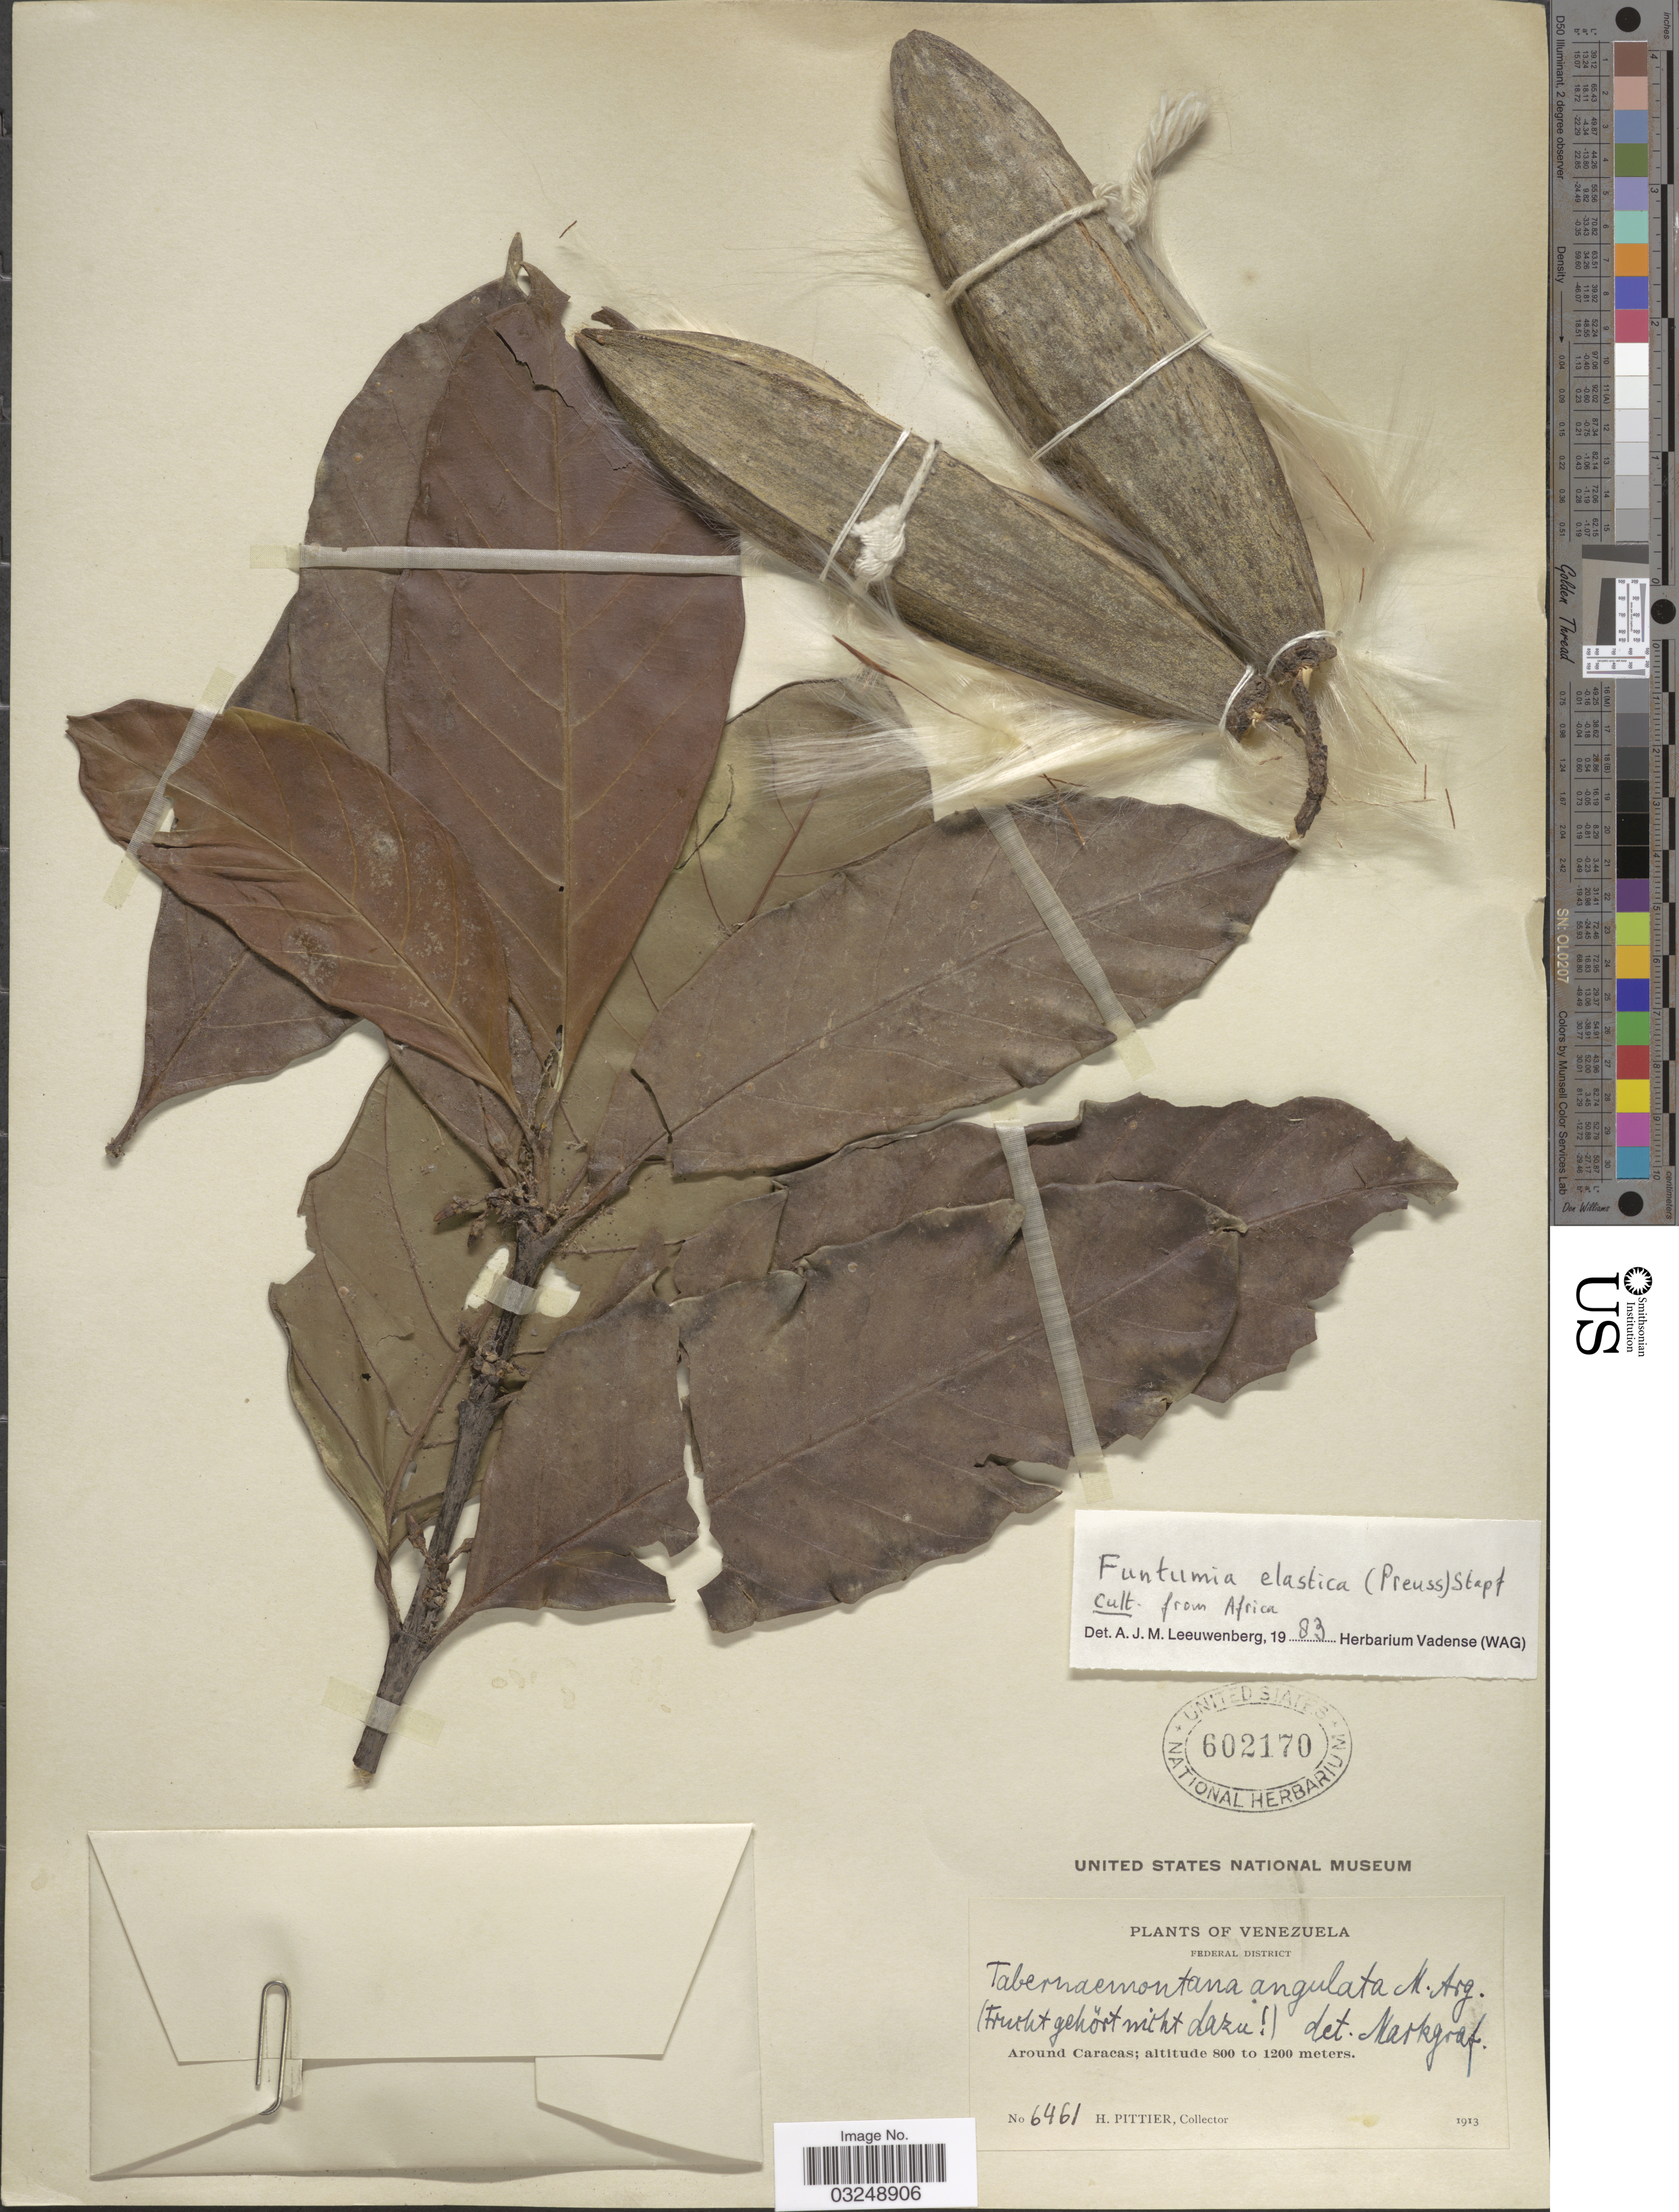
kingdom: Plantae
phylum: Tracheophyta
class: Magnoliopsida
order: Gentianales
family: Apocynaceae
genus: Funtumia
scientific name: Funtumia elastica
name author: Stapf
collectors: H. F. Pittier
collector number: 6461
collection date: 1913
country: Venezuela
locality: Federal District. Around Caracas.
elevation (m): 800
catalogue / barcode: US 602170